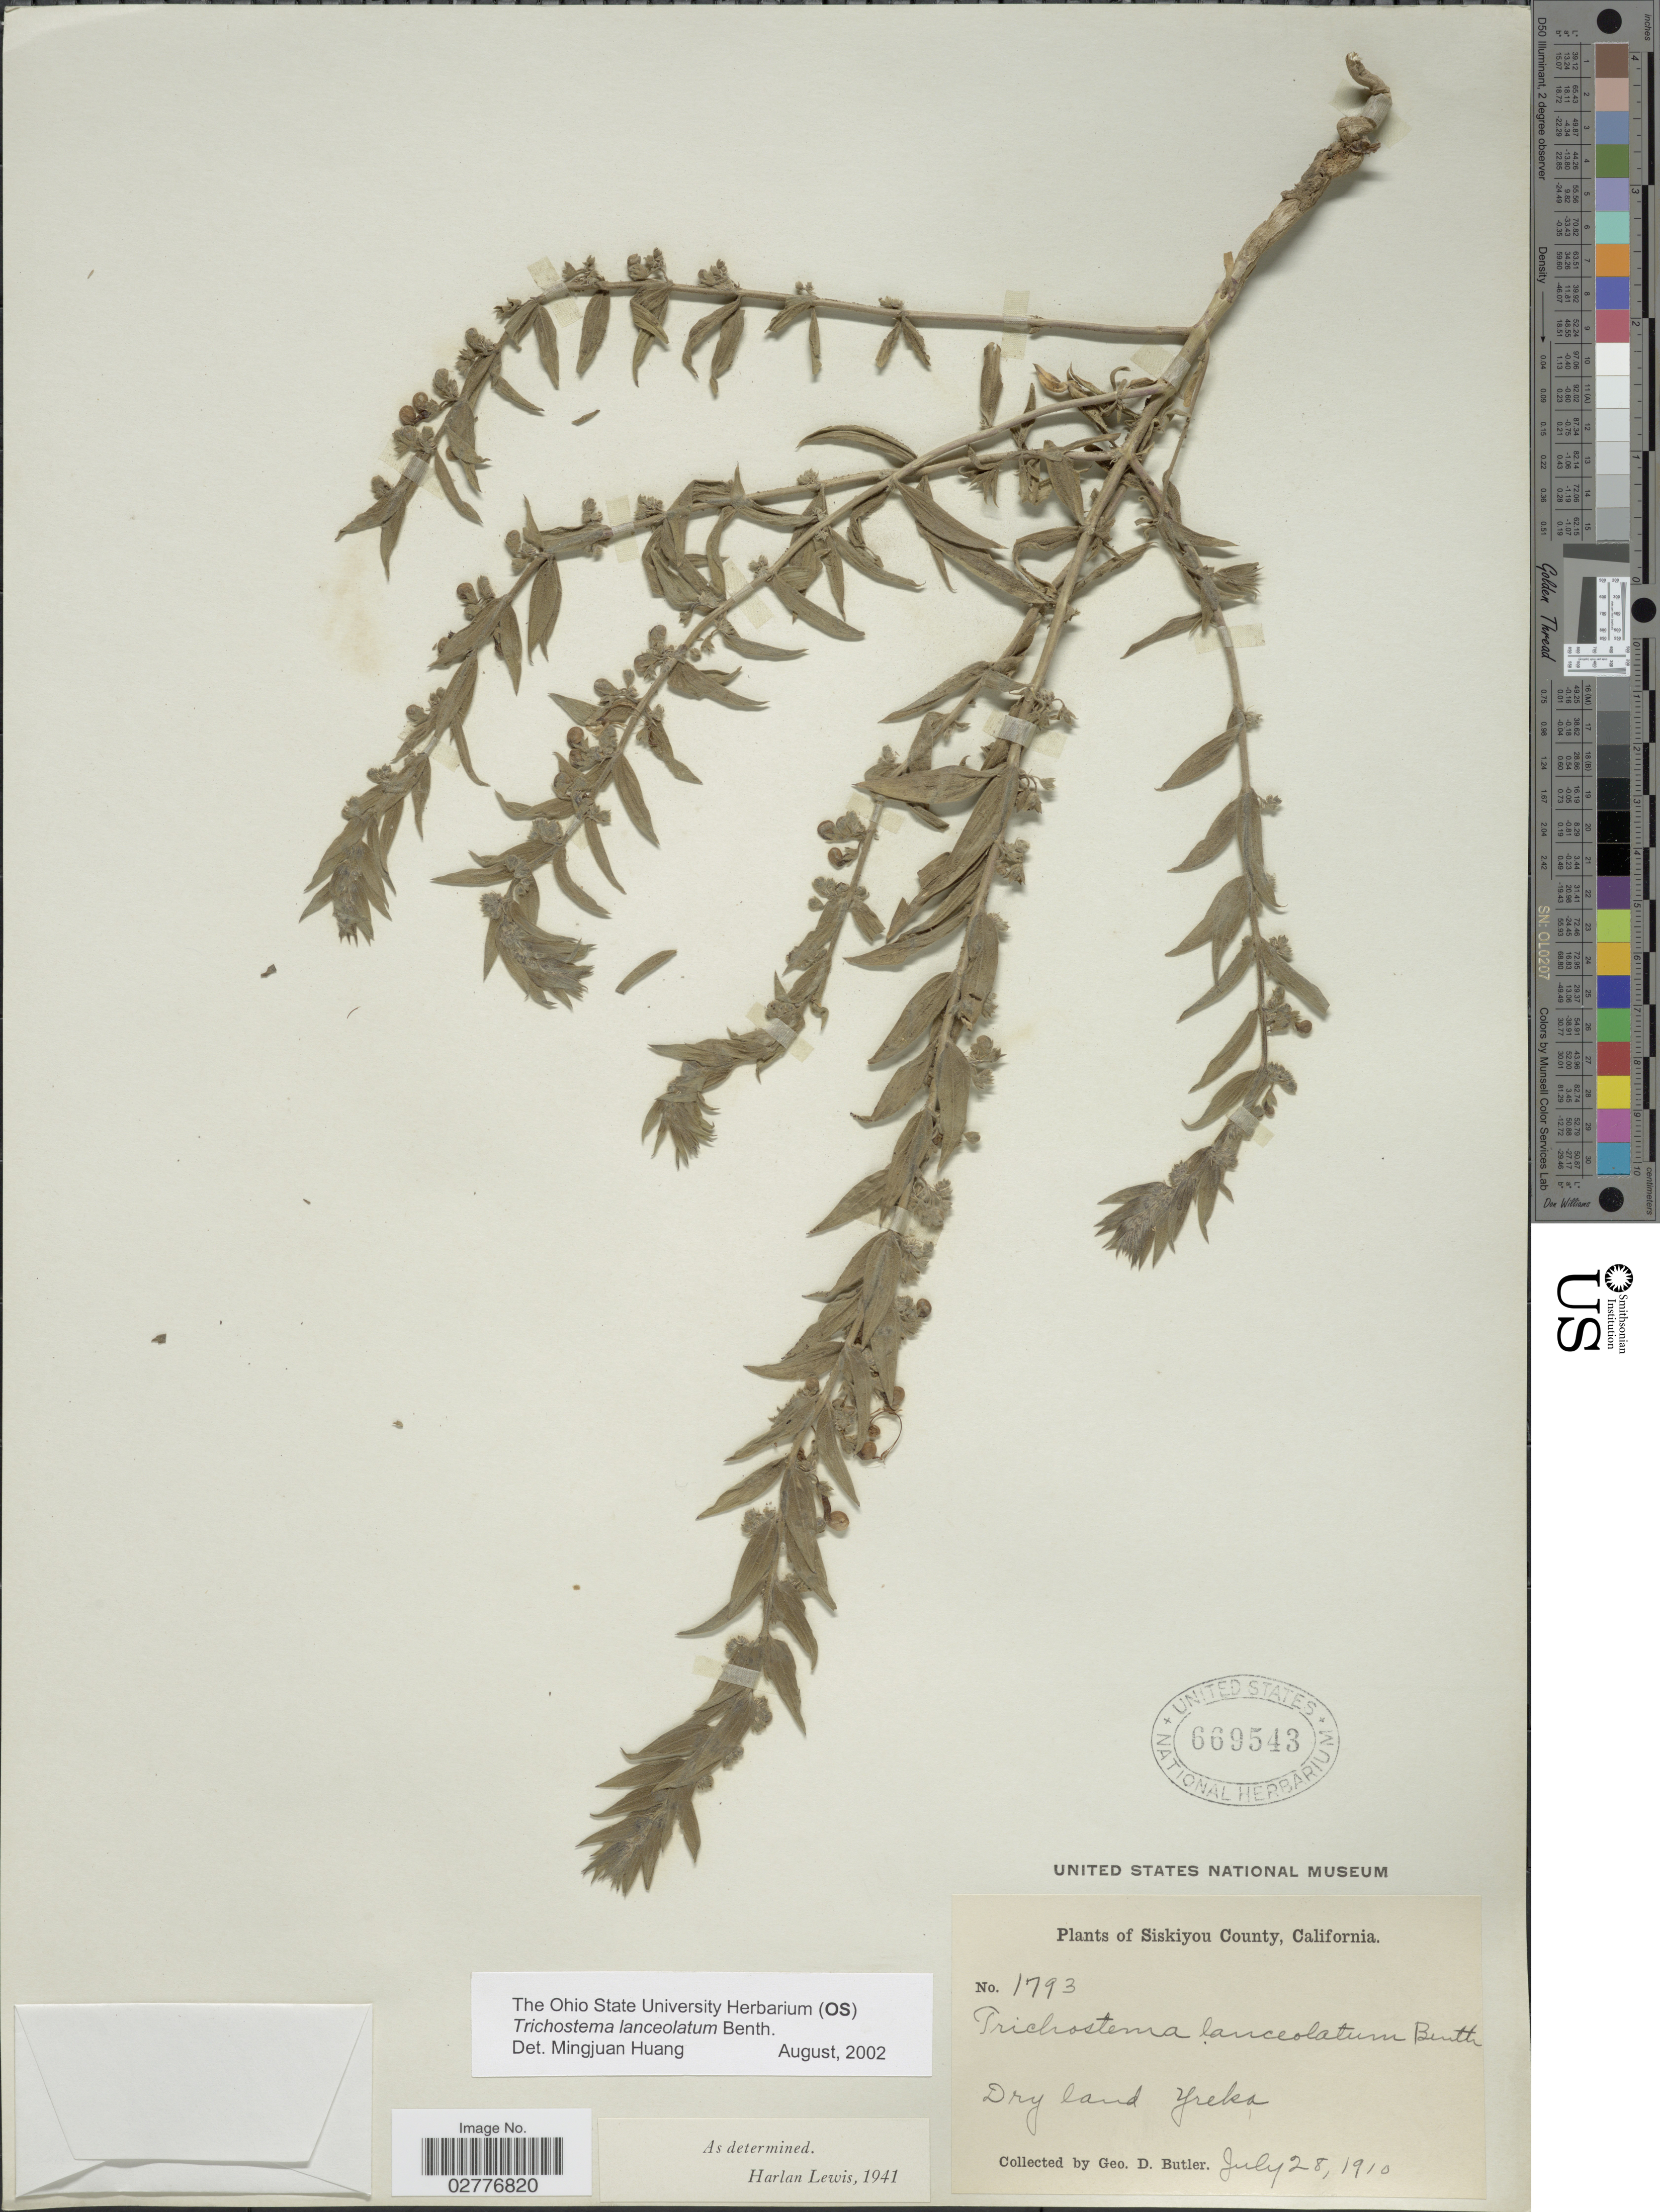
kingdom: Plantae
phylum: Tracheophyta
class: Magnoliopsida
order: Lamiales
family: Lamiaceae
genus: Trichostema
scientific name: Trichostema lanceolatum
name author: Benth.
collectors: G. D. Butler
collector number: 1793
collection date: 1910-07-28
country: United States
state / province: California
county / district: Siskiyou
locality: Siskiyou County. Dry land Yreka.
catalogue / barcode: US 669543